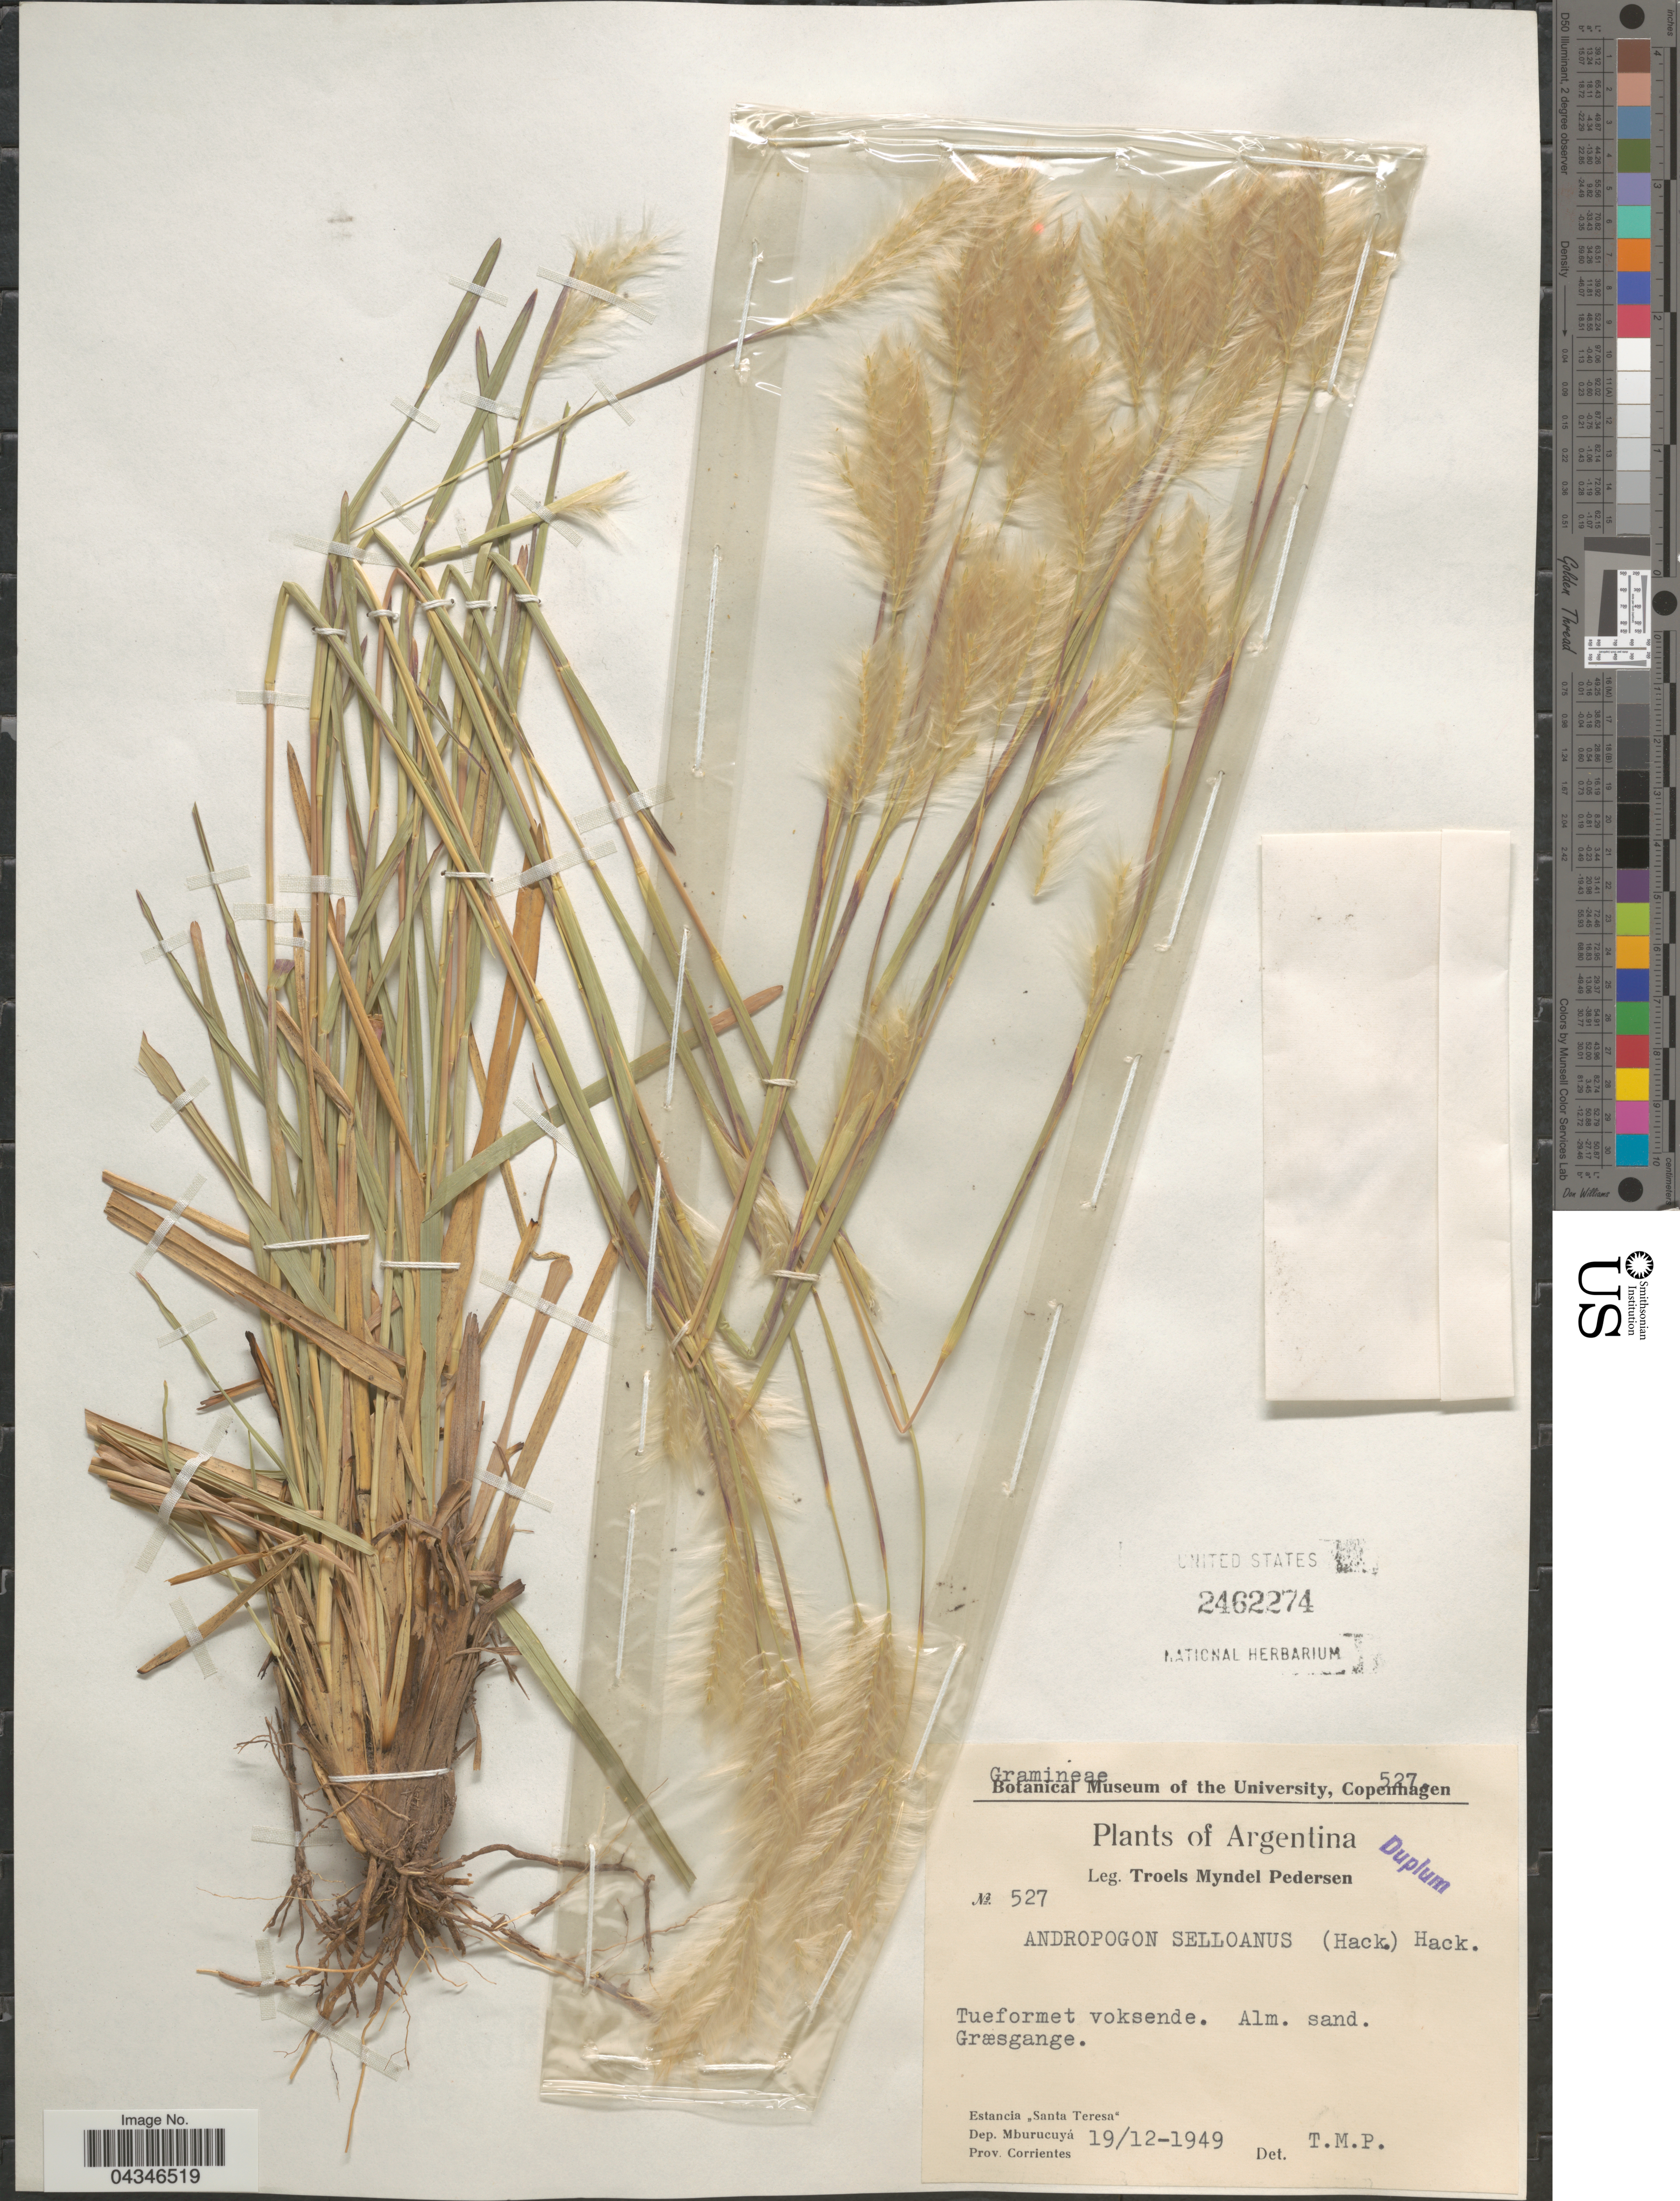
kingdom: Plantae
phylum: Tracheophyta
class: Liliopsida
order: Poales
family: Poaceae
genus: Andropogon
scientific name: Andropogon selloanus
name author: (Hack.) Hack.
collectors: T. Pederson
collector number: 527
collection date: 1949-12-19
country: Argentina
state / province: Corrientes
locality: Estancia "Santa Teresa". Dep. Mburucuyá.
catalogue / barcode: US 2462274